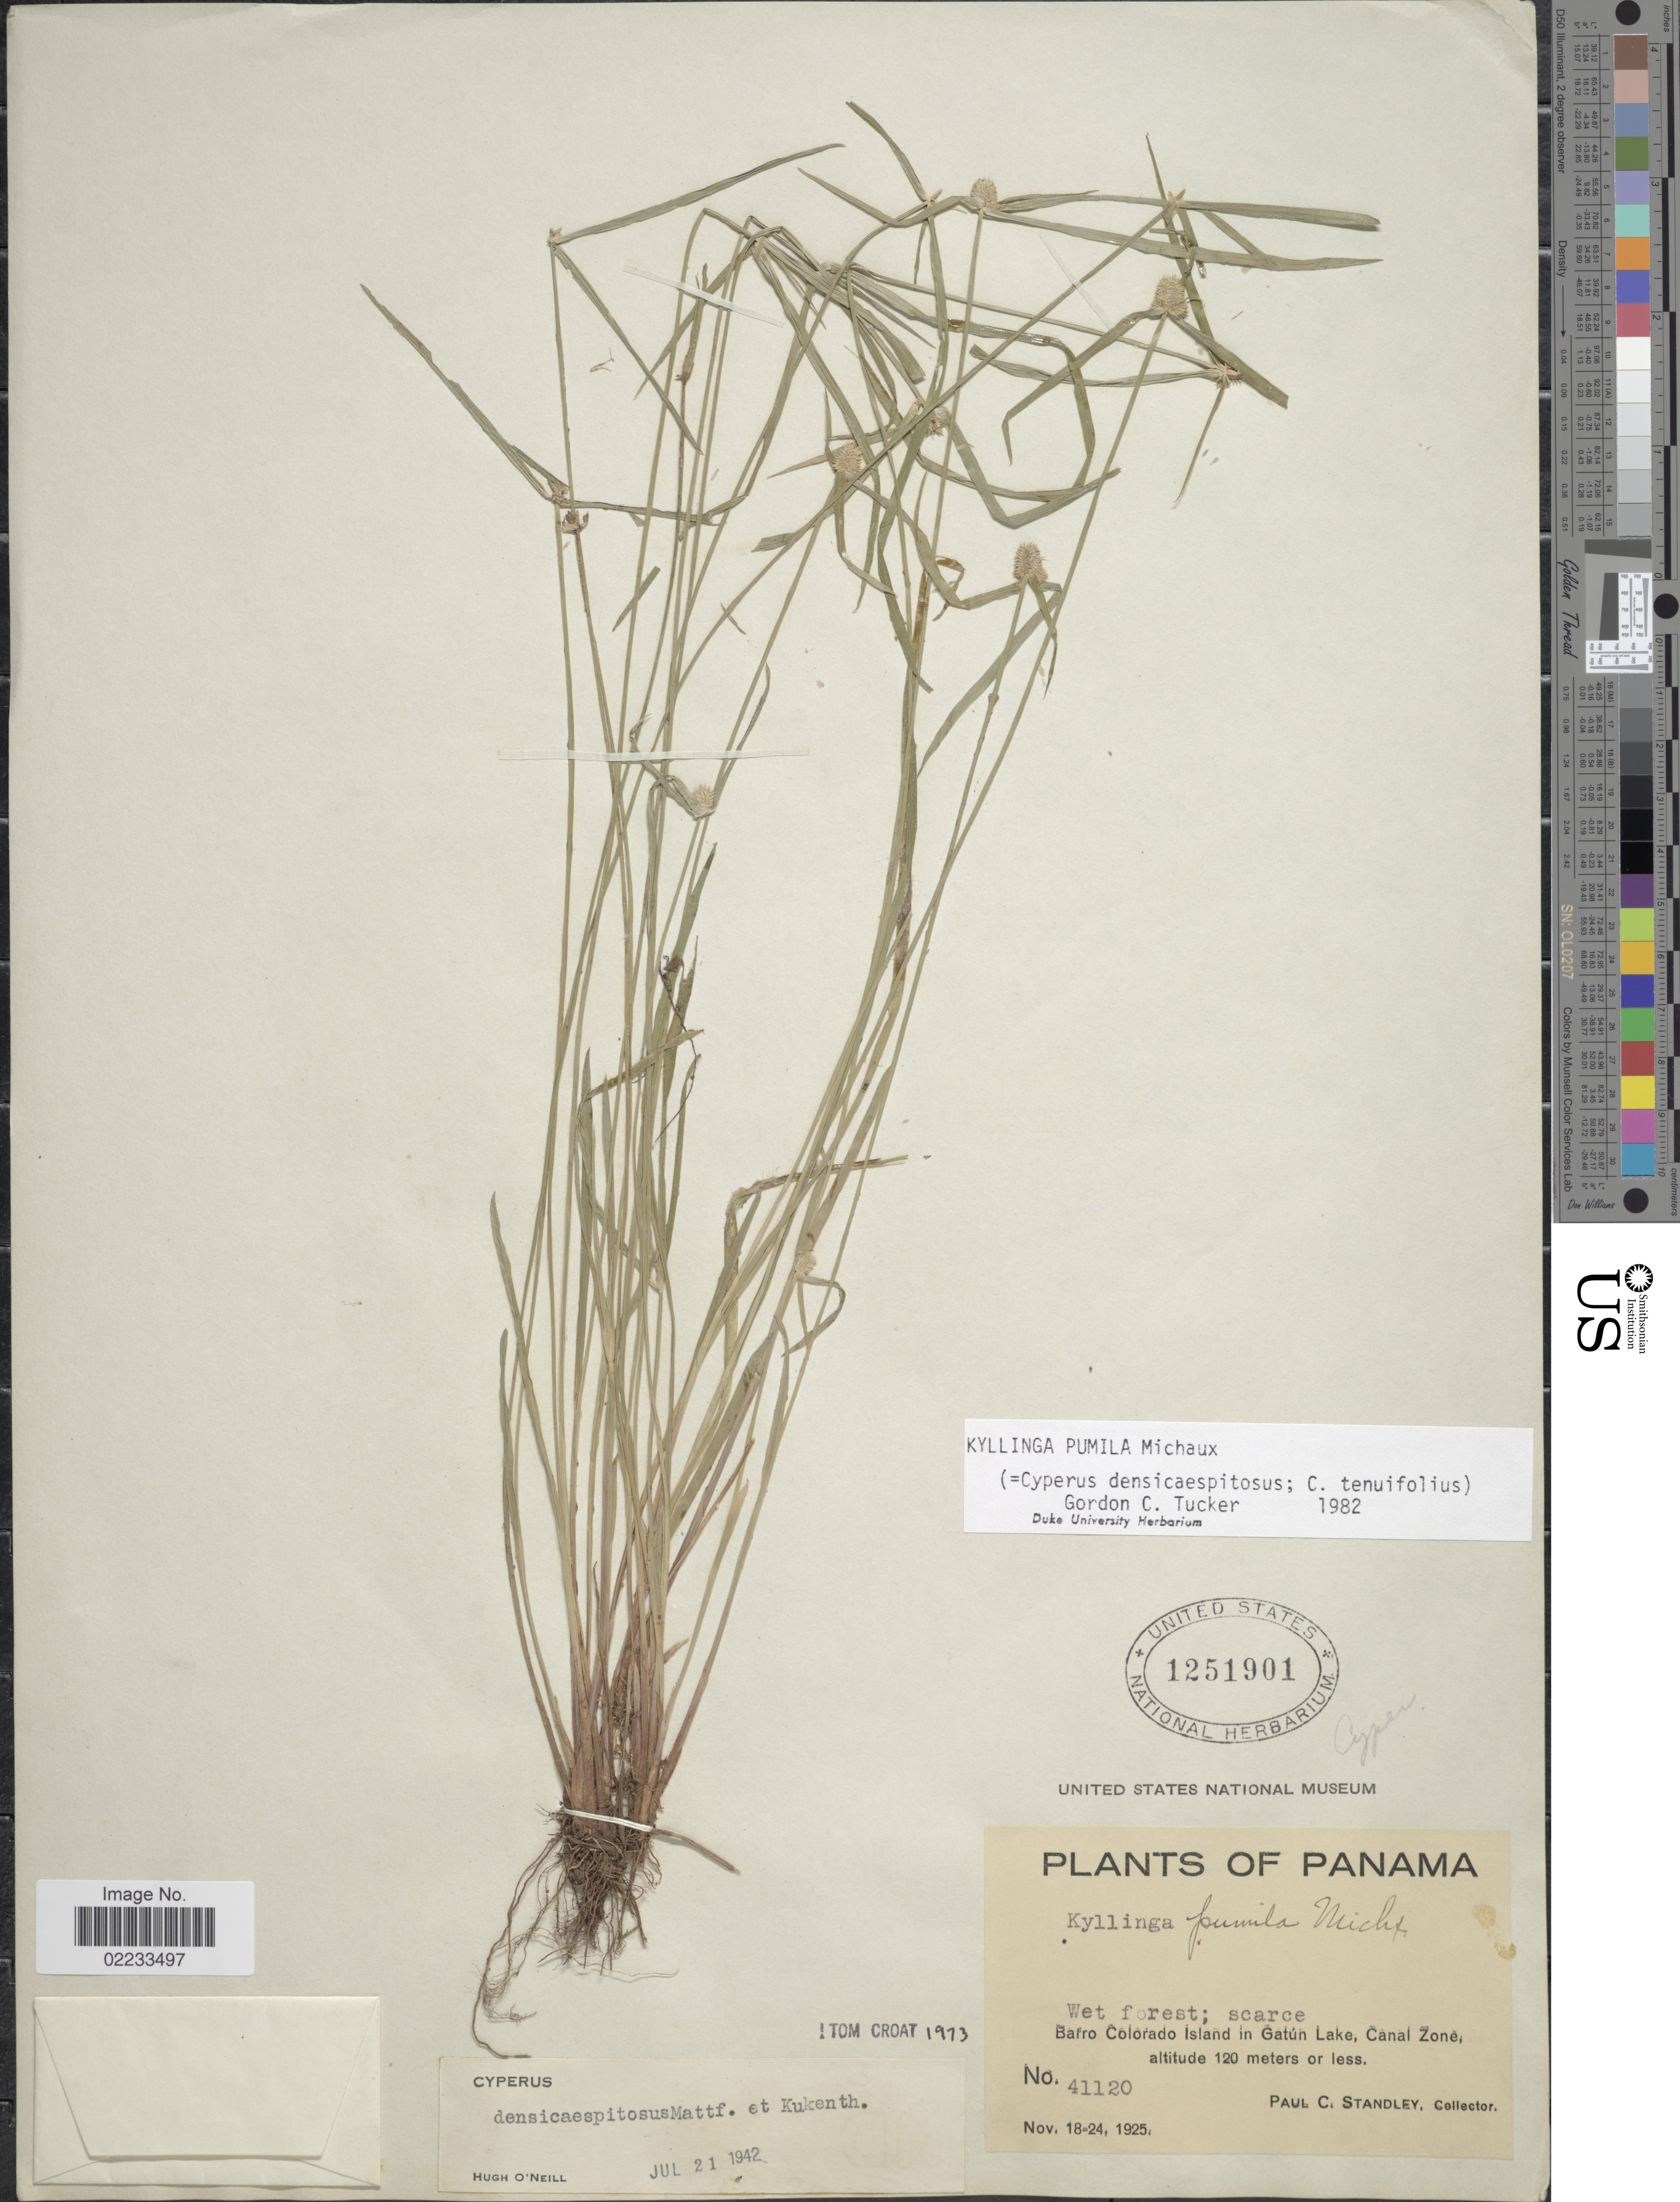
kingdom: Plantae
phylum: Tracheophyta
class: Liliopsida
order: Poales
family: Cyperaceae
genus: Cyperus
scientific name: Cyperus hortensis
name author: (Salzm. ex Steud.) Dorr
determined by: Strong, Mark T., (BOT), Smithsonian Institution - National Museum of Natural History (UNITED STATES)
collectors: P. C. Standley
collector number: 41120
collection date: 1925-11-18/1925-11-24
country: Panama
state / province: Panamá Oeste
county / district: Canal Zone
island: Barro Colorado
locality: Barro Colorado Island in Gatun Lake, Canal Zone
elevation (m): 120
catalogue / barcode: US 1251901